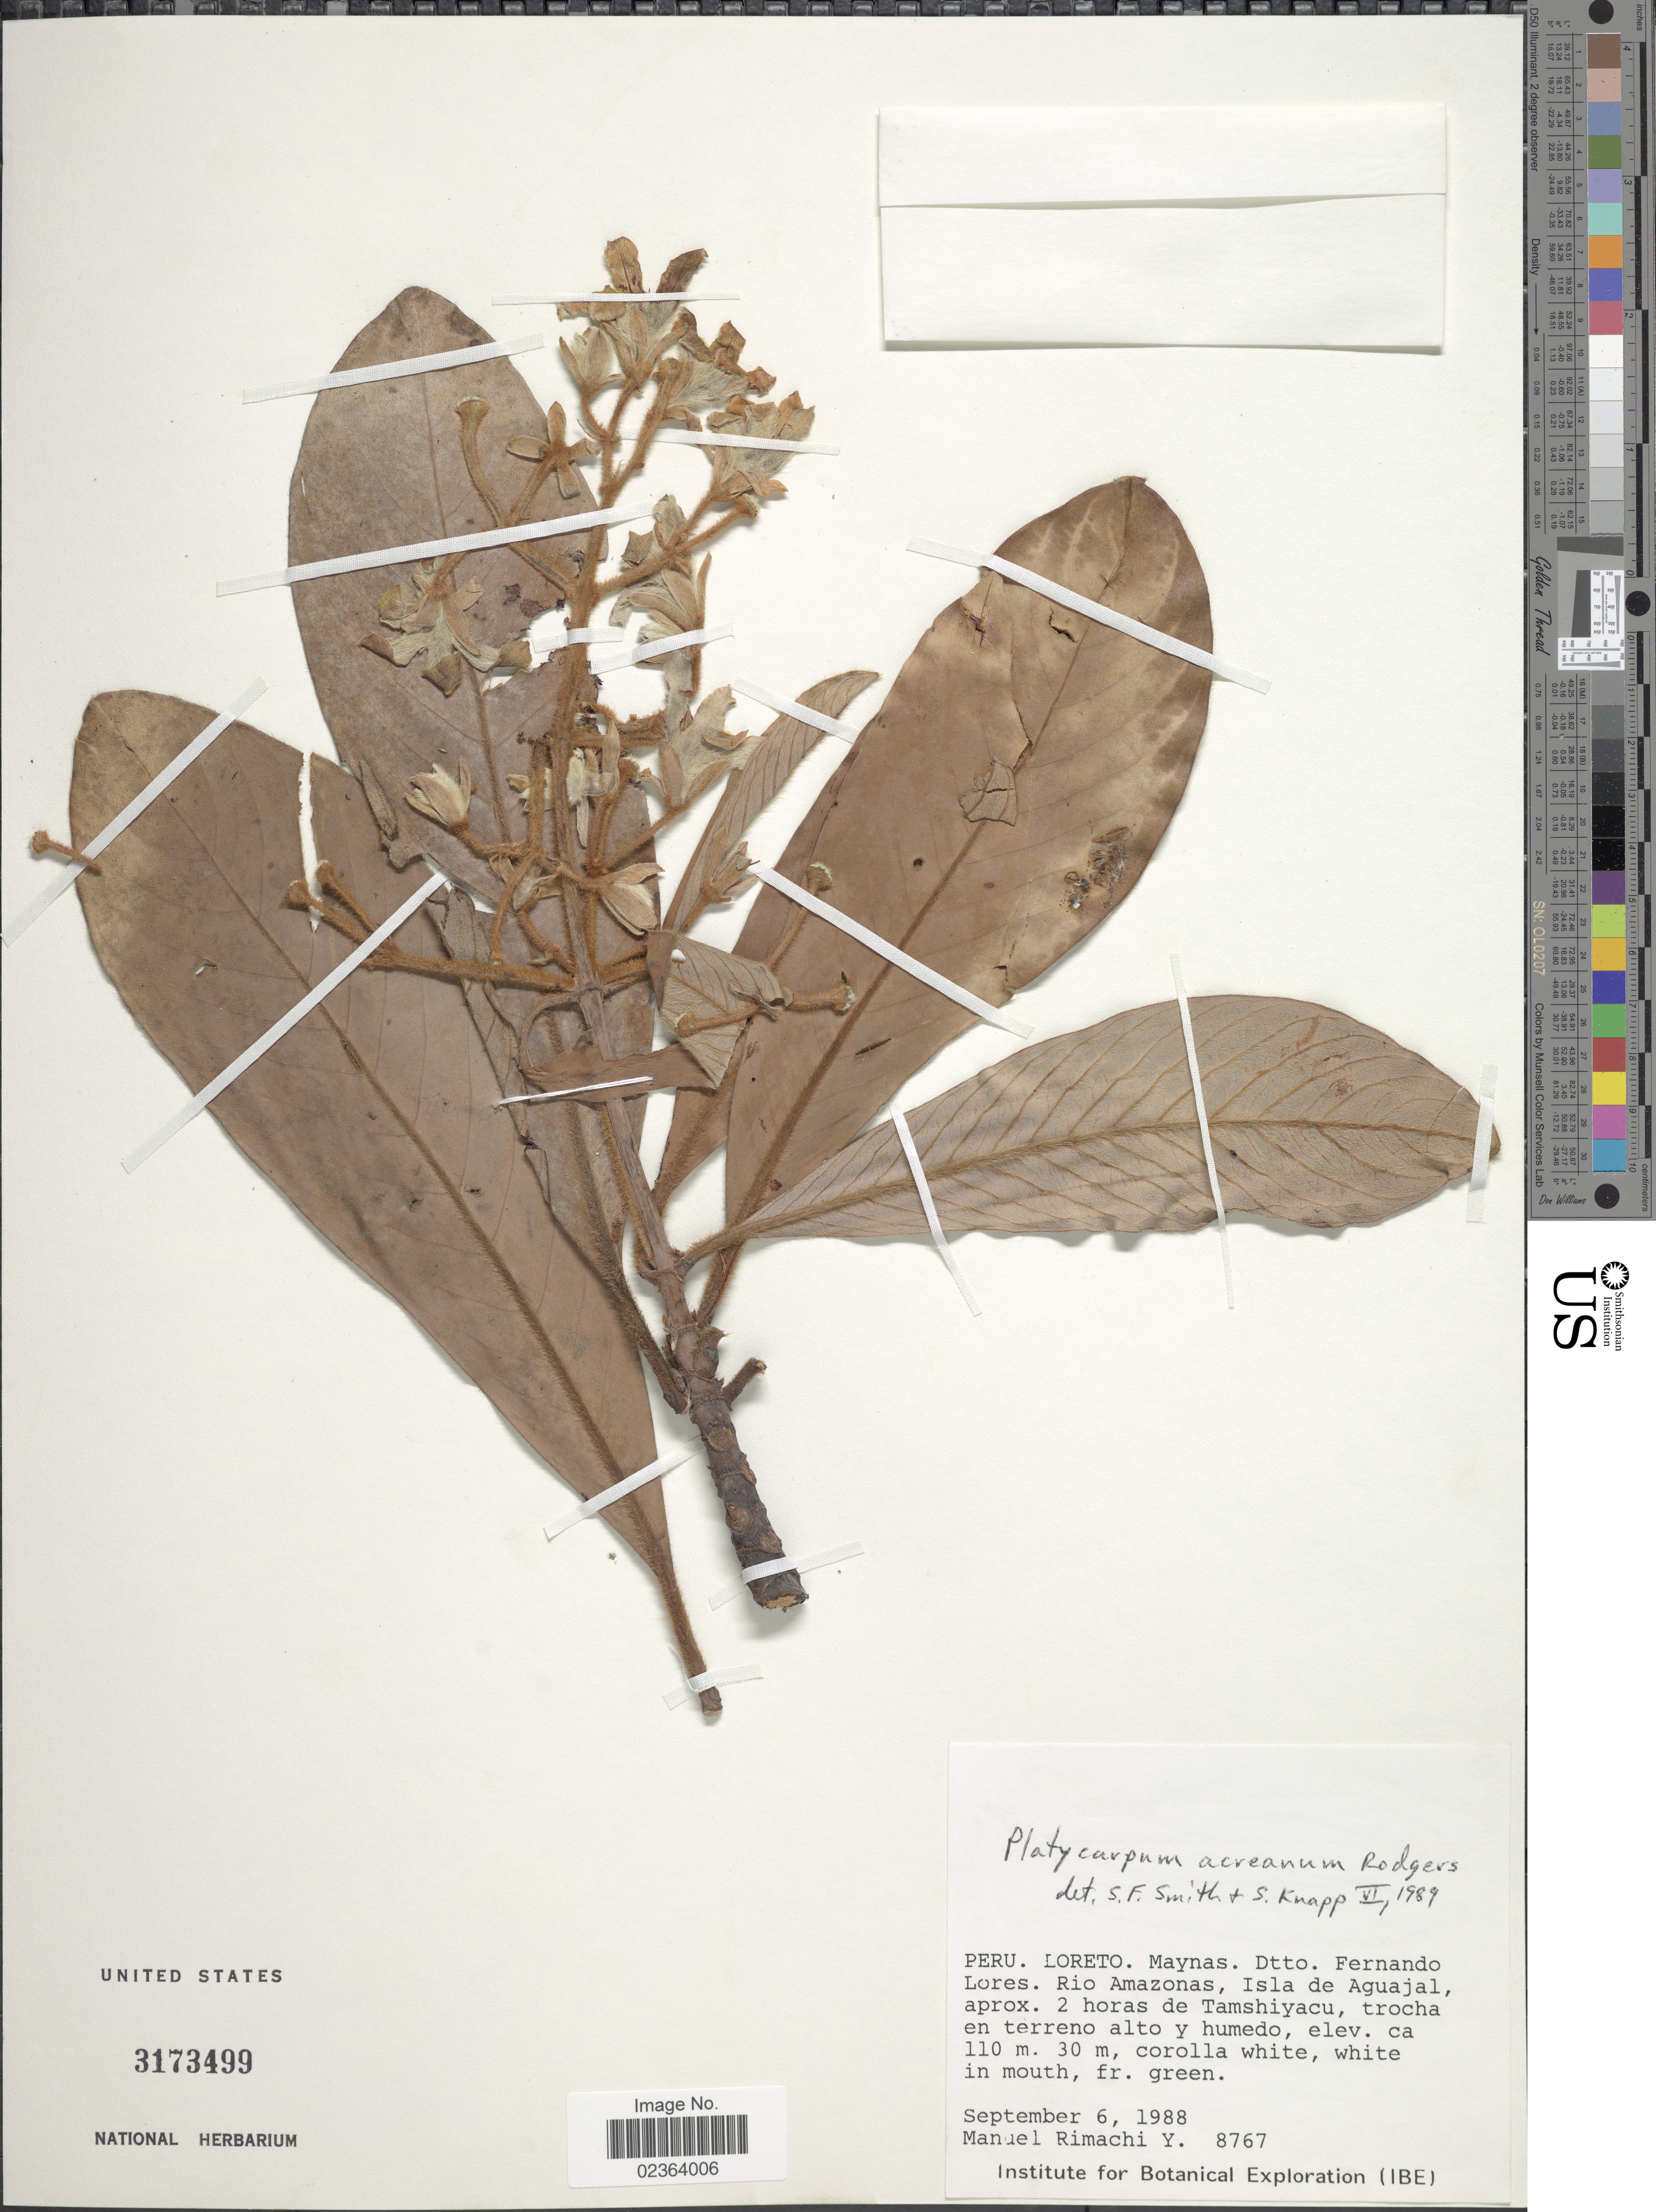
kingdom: Plantae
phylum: Tracheophyta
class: Magnoliopsida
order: Gentianales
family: Rubiaceae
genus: Platycarpum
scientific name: Platycarpum acreanum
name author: G.K. Rogers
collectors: M. Rimachi Y.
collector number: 8767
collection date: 1988-09-06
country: Peru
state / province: Loreto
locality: Peru, Loreto, Maynas, Dtto. Fernando Lores, Rio Amazonas, Isla de Aguajal aprox. 2 horas de Tamshiyacu, trocha en terreno alto y humedo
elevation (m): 110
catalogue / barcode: US 3173499